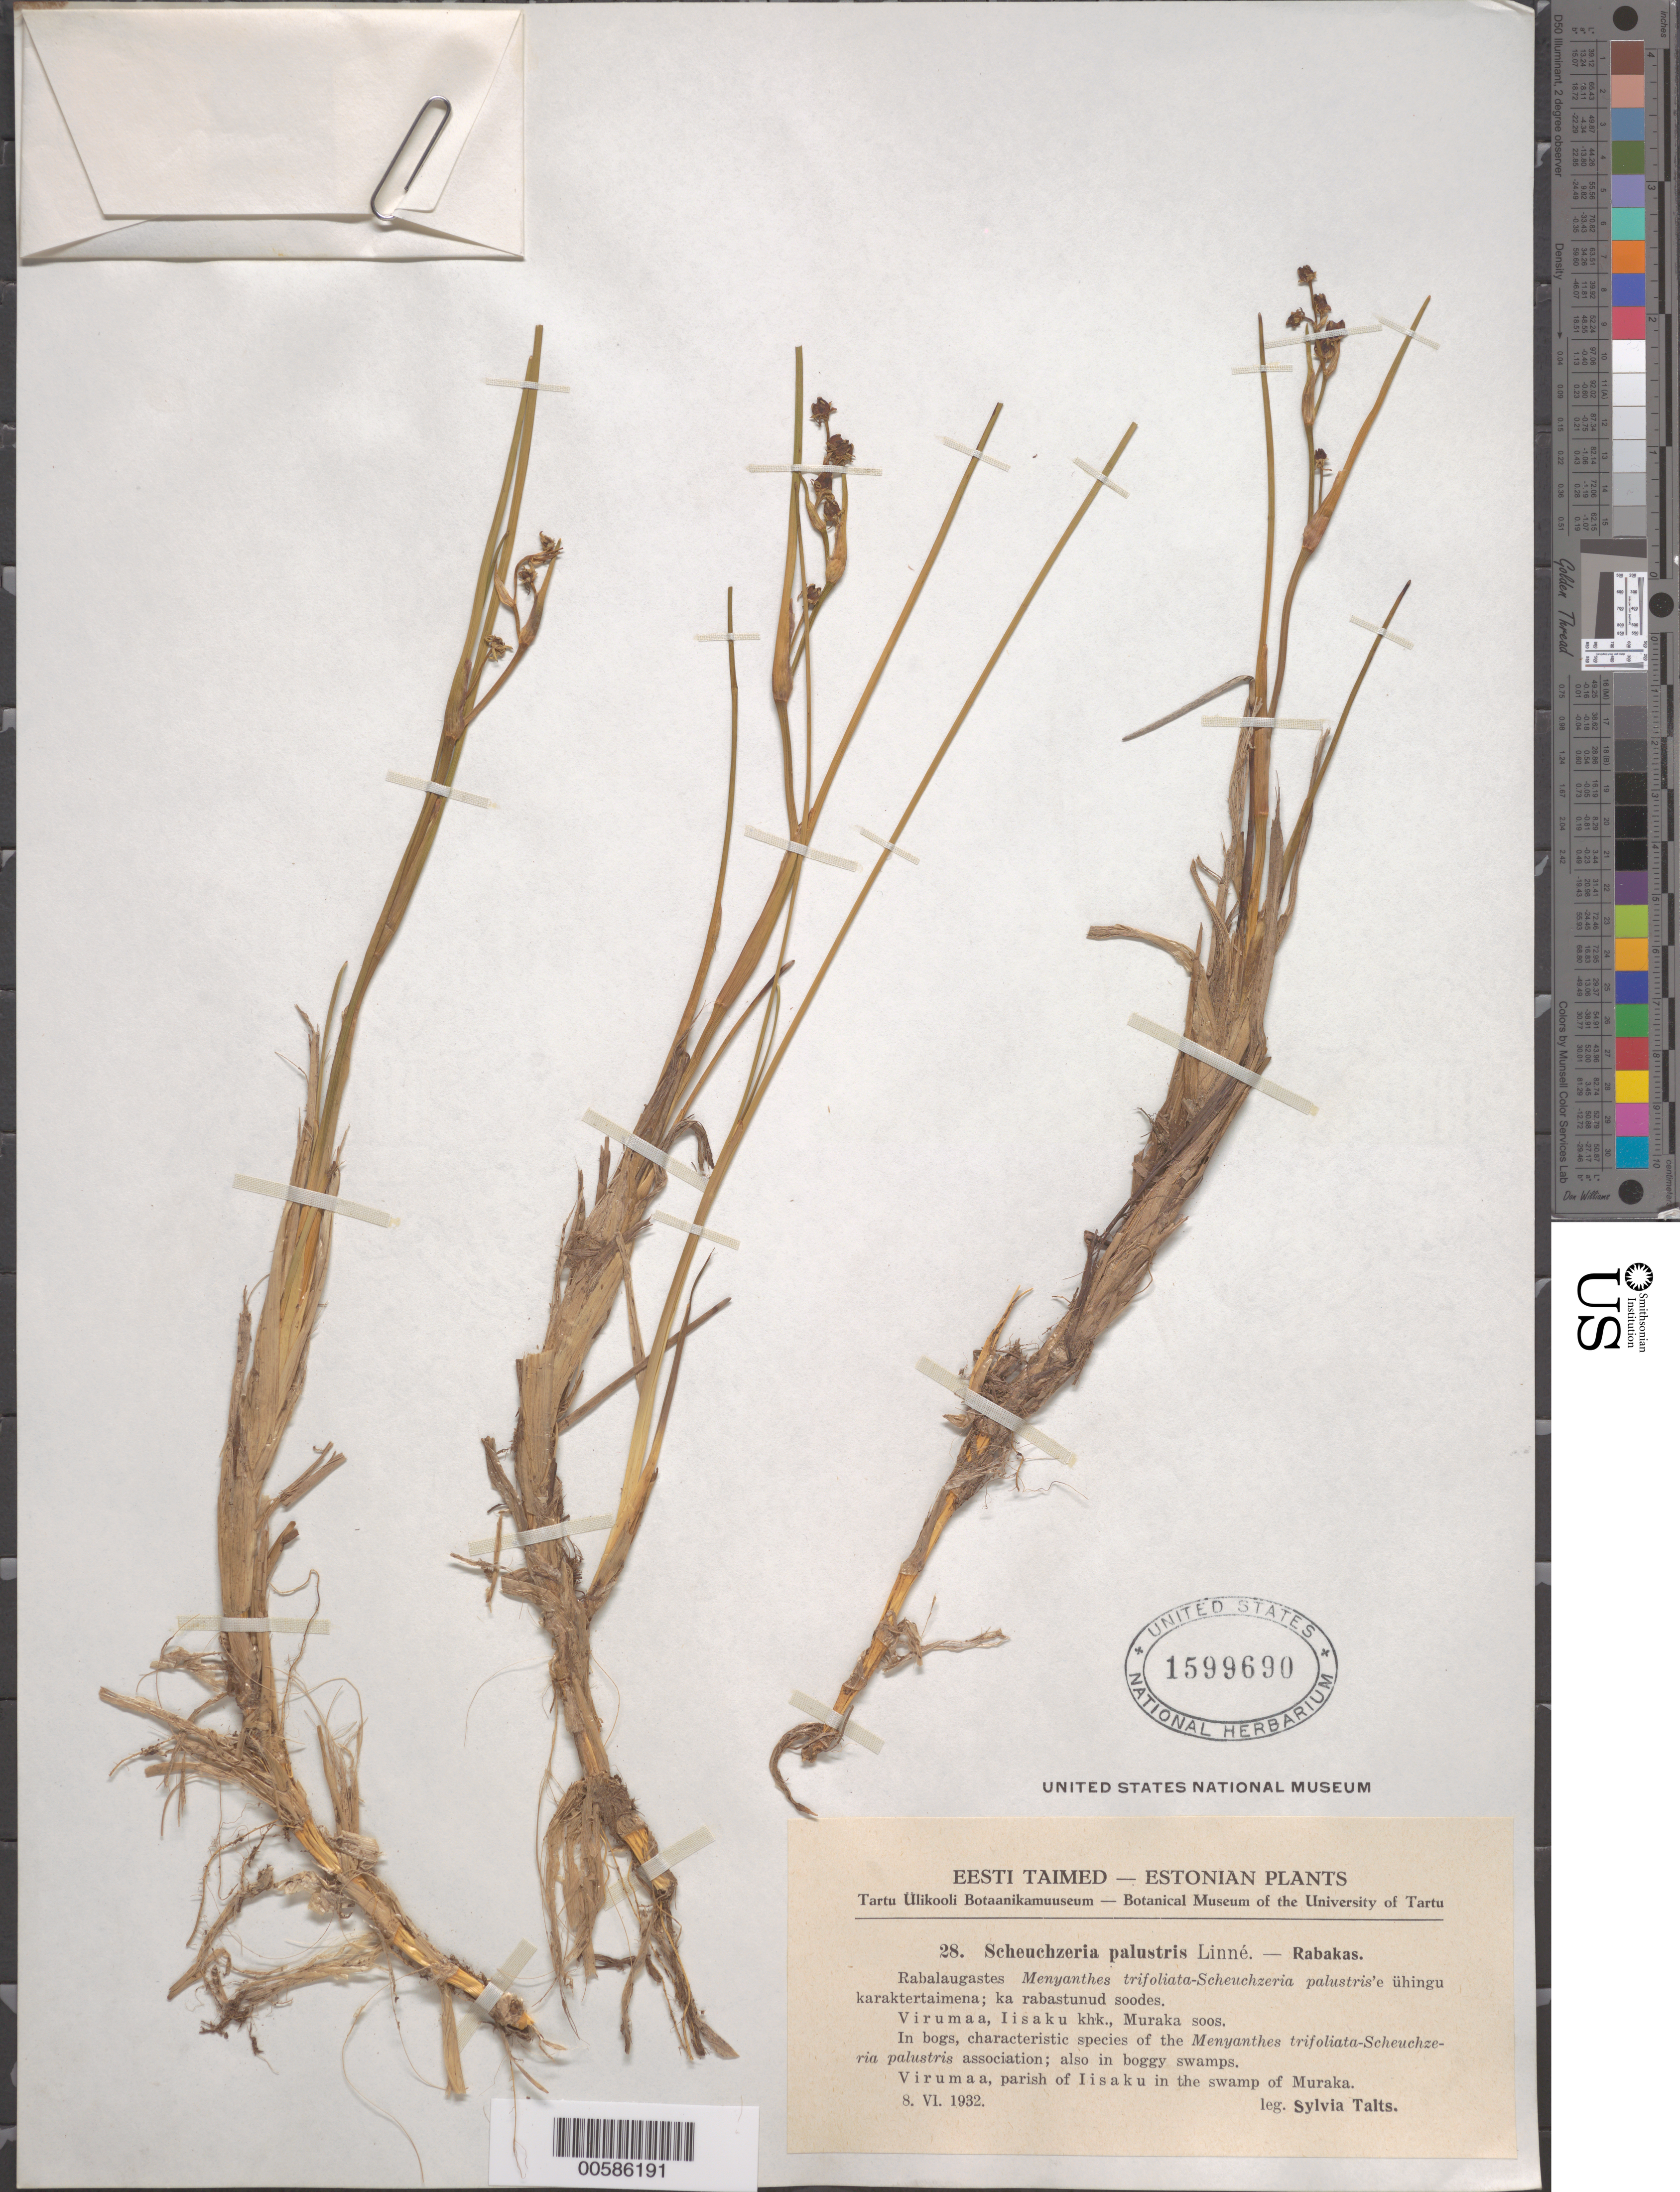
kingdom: Plantae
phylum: Tracheophyta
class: Liliopsida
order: Alismatales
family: Scheuchzeriaceae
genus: Scheuchzeria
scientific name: Scheuchzeria palustris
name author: L.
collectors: S. Talts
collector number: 28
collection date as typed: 08 Jun 1932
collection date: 1932-06-08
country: Estonia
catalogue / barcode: US 1599690